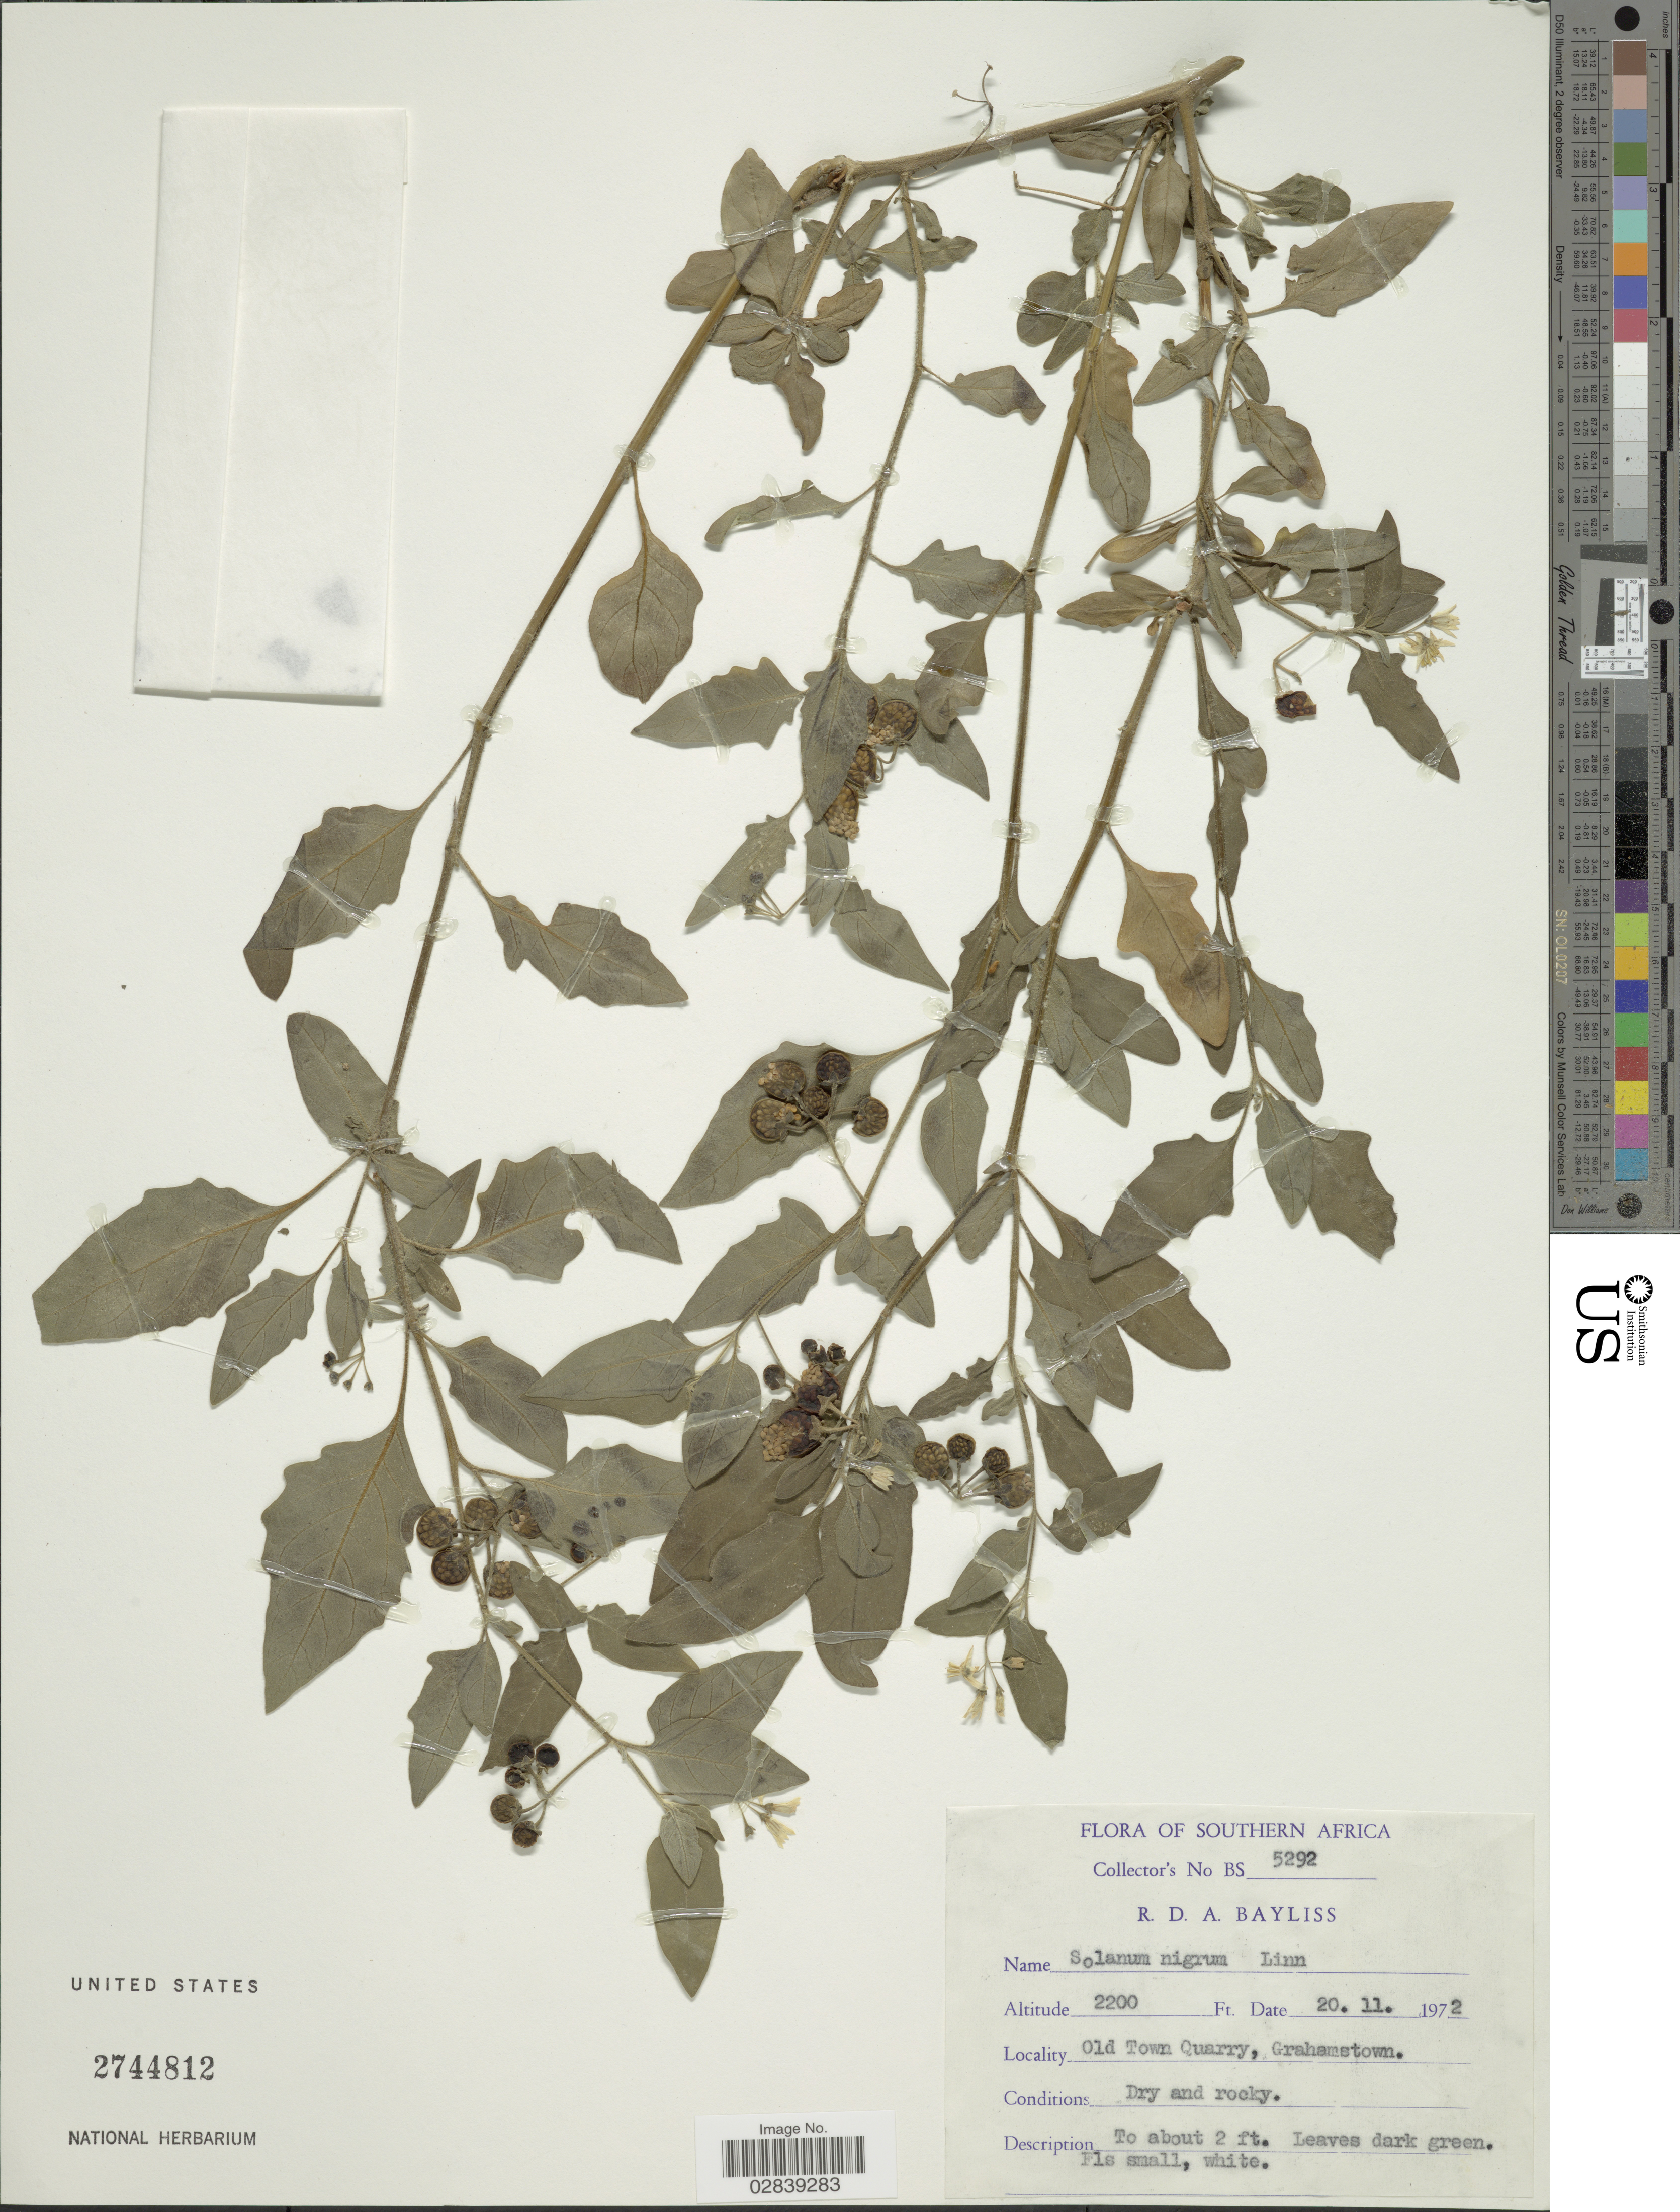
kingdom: Plantae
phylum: Tracheophyta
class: Magnoliopsida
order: Solanales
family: Solanaceae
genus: Solanum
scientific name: Solanum nigrum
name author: L.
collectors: R. Bayliss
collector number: BS5292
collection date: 1972-11-20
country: South Africa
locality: Southern Africa, Old Town Quarry, Grahamstown.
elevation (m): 671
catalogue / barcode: US 2744812